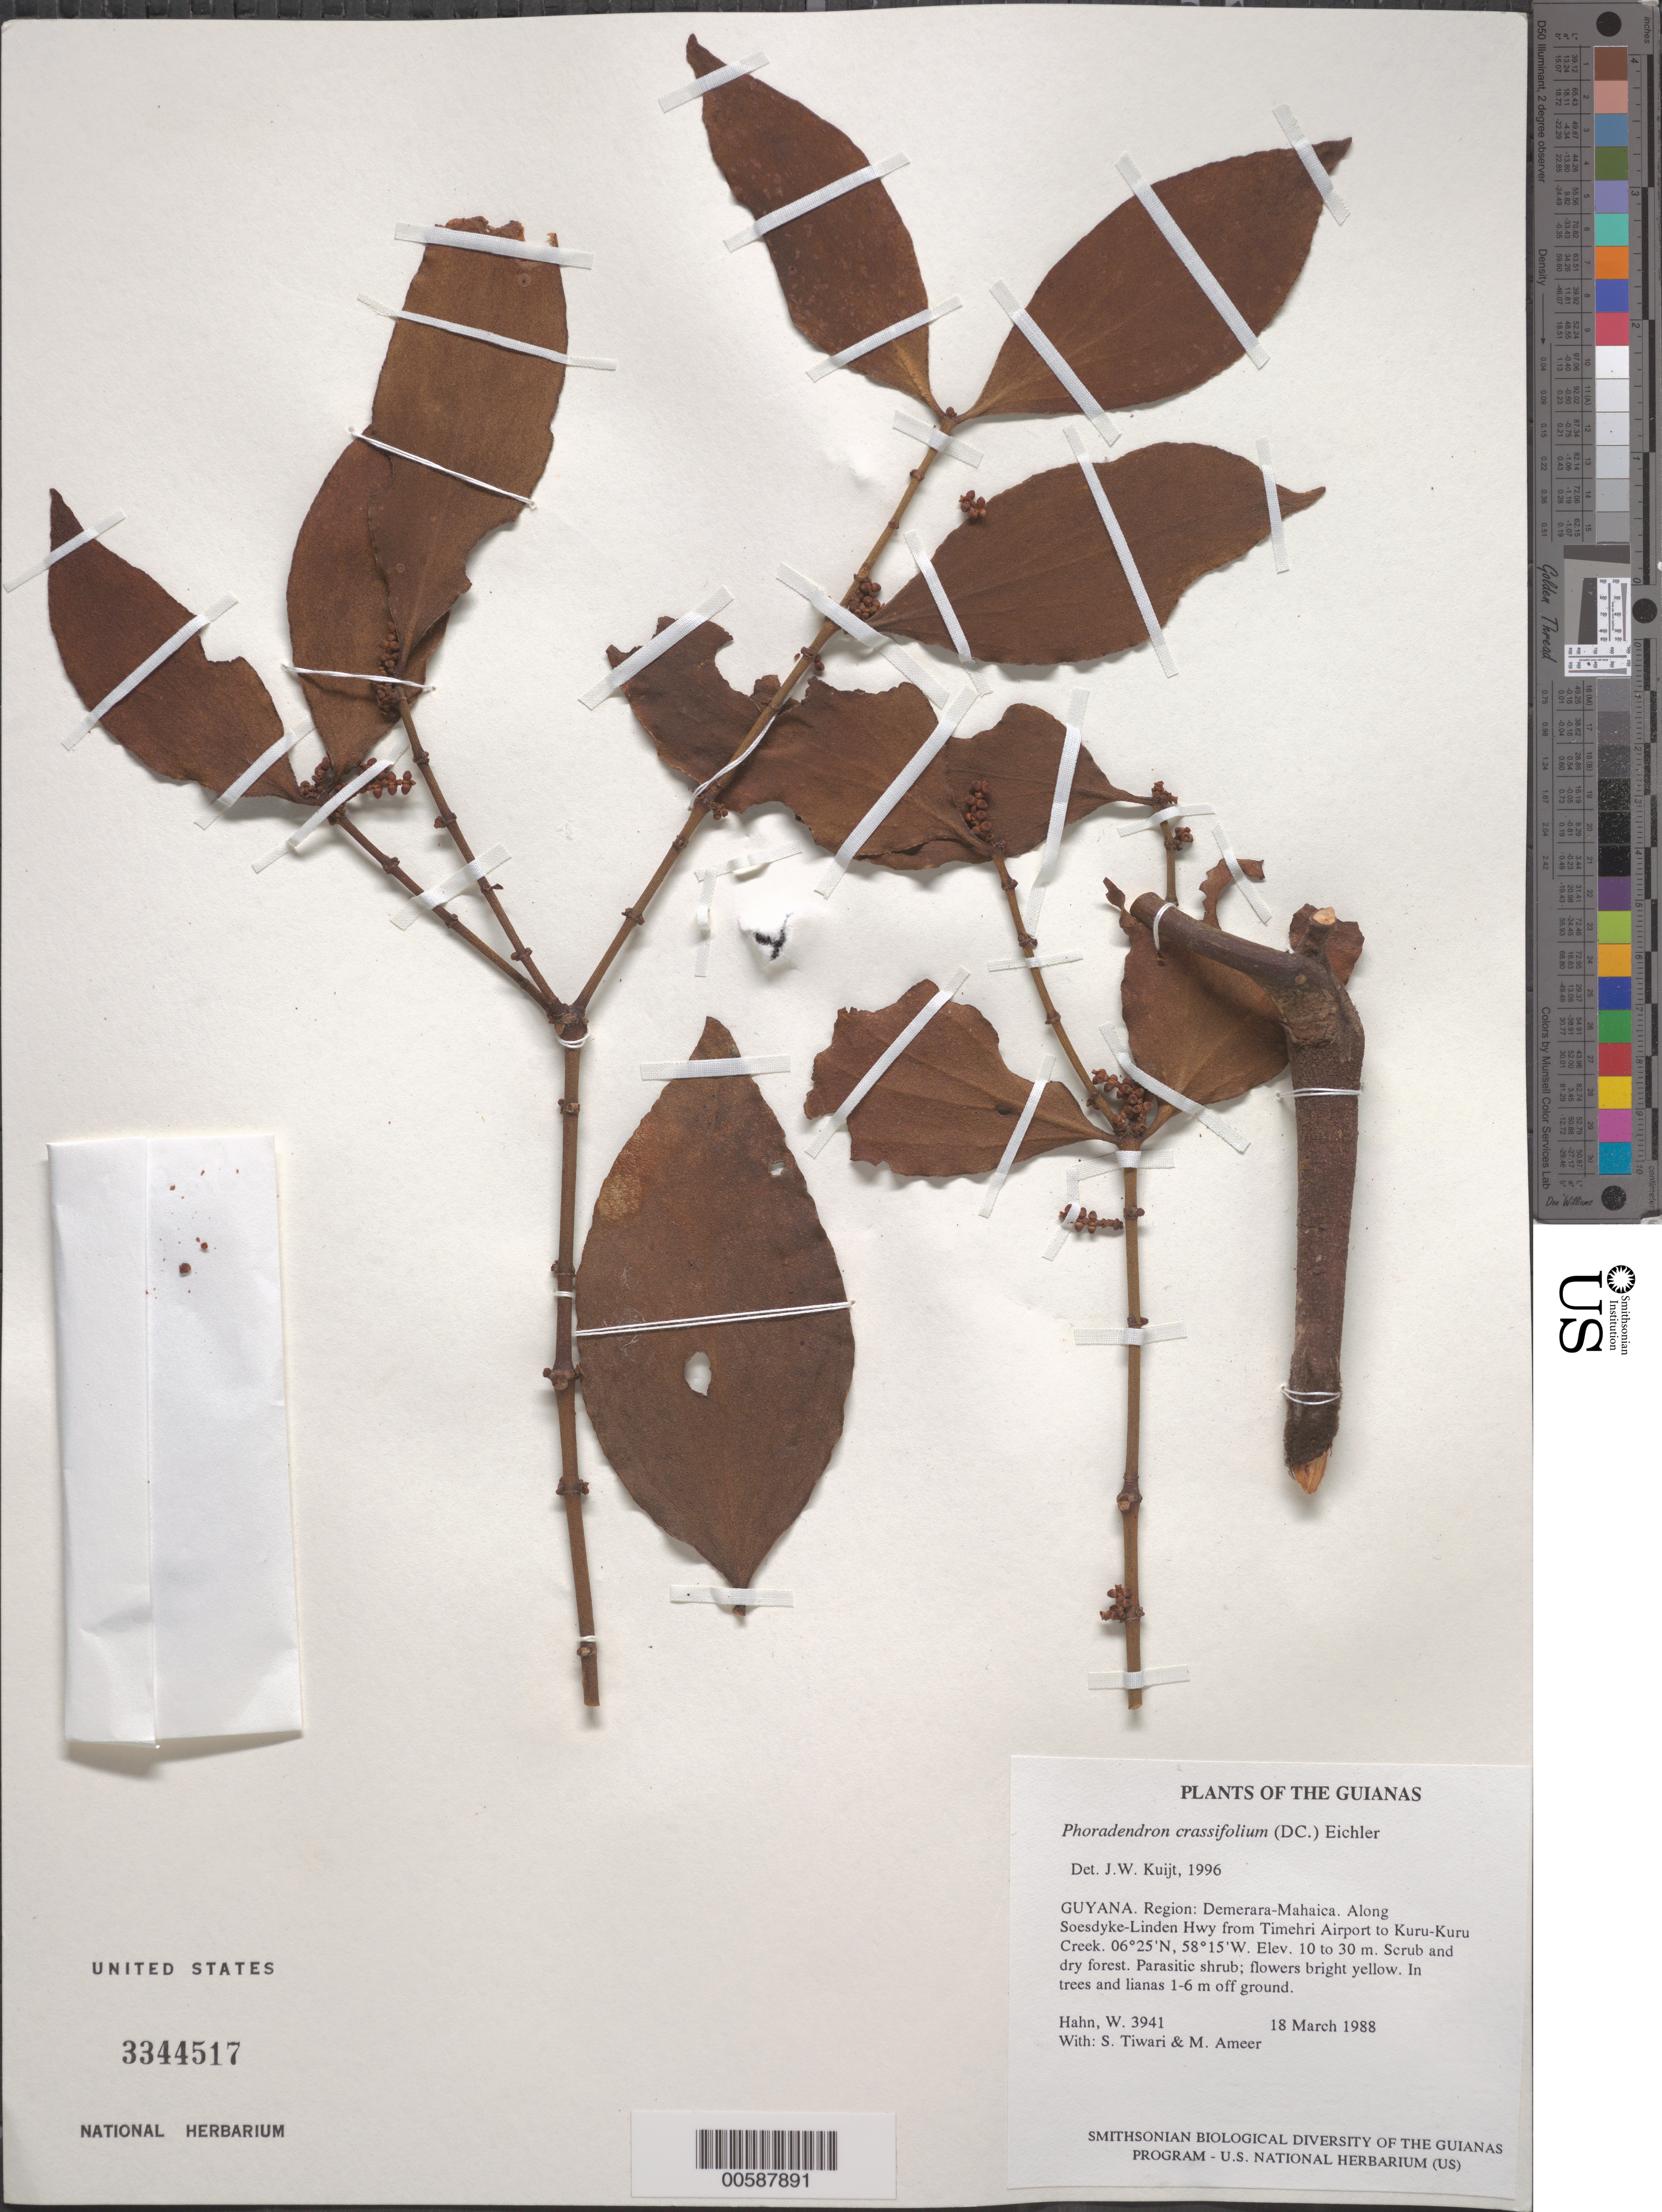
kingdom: Plantae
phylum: Tracheophyta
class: Magnoliopsida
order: Santalales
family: Viscaceae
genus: Phoradendron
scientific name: Phoradendron crassifolium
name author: (Pohl ex DC.) Eichler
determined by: Kuijt, Job, (CANADA)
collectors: W. Hahn, S. Tiwari & M. Ameer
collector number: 3941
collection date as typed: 18 March 1988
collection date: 1988-03-18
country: Guyana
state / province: Demerara-Mahaica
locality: Along Soesdyke-Linden Hwy from Timehri Airport to Kuru-Kuru Creek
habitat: Scrub and dry forest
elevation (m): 10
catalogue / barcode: US 3344517